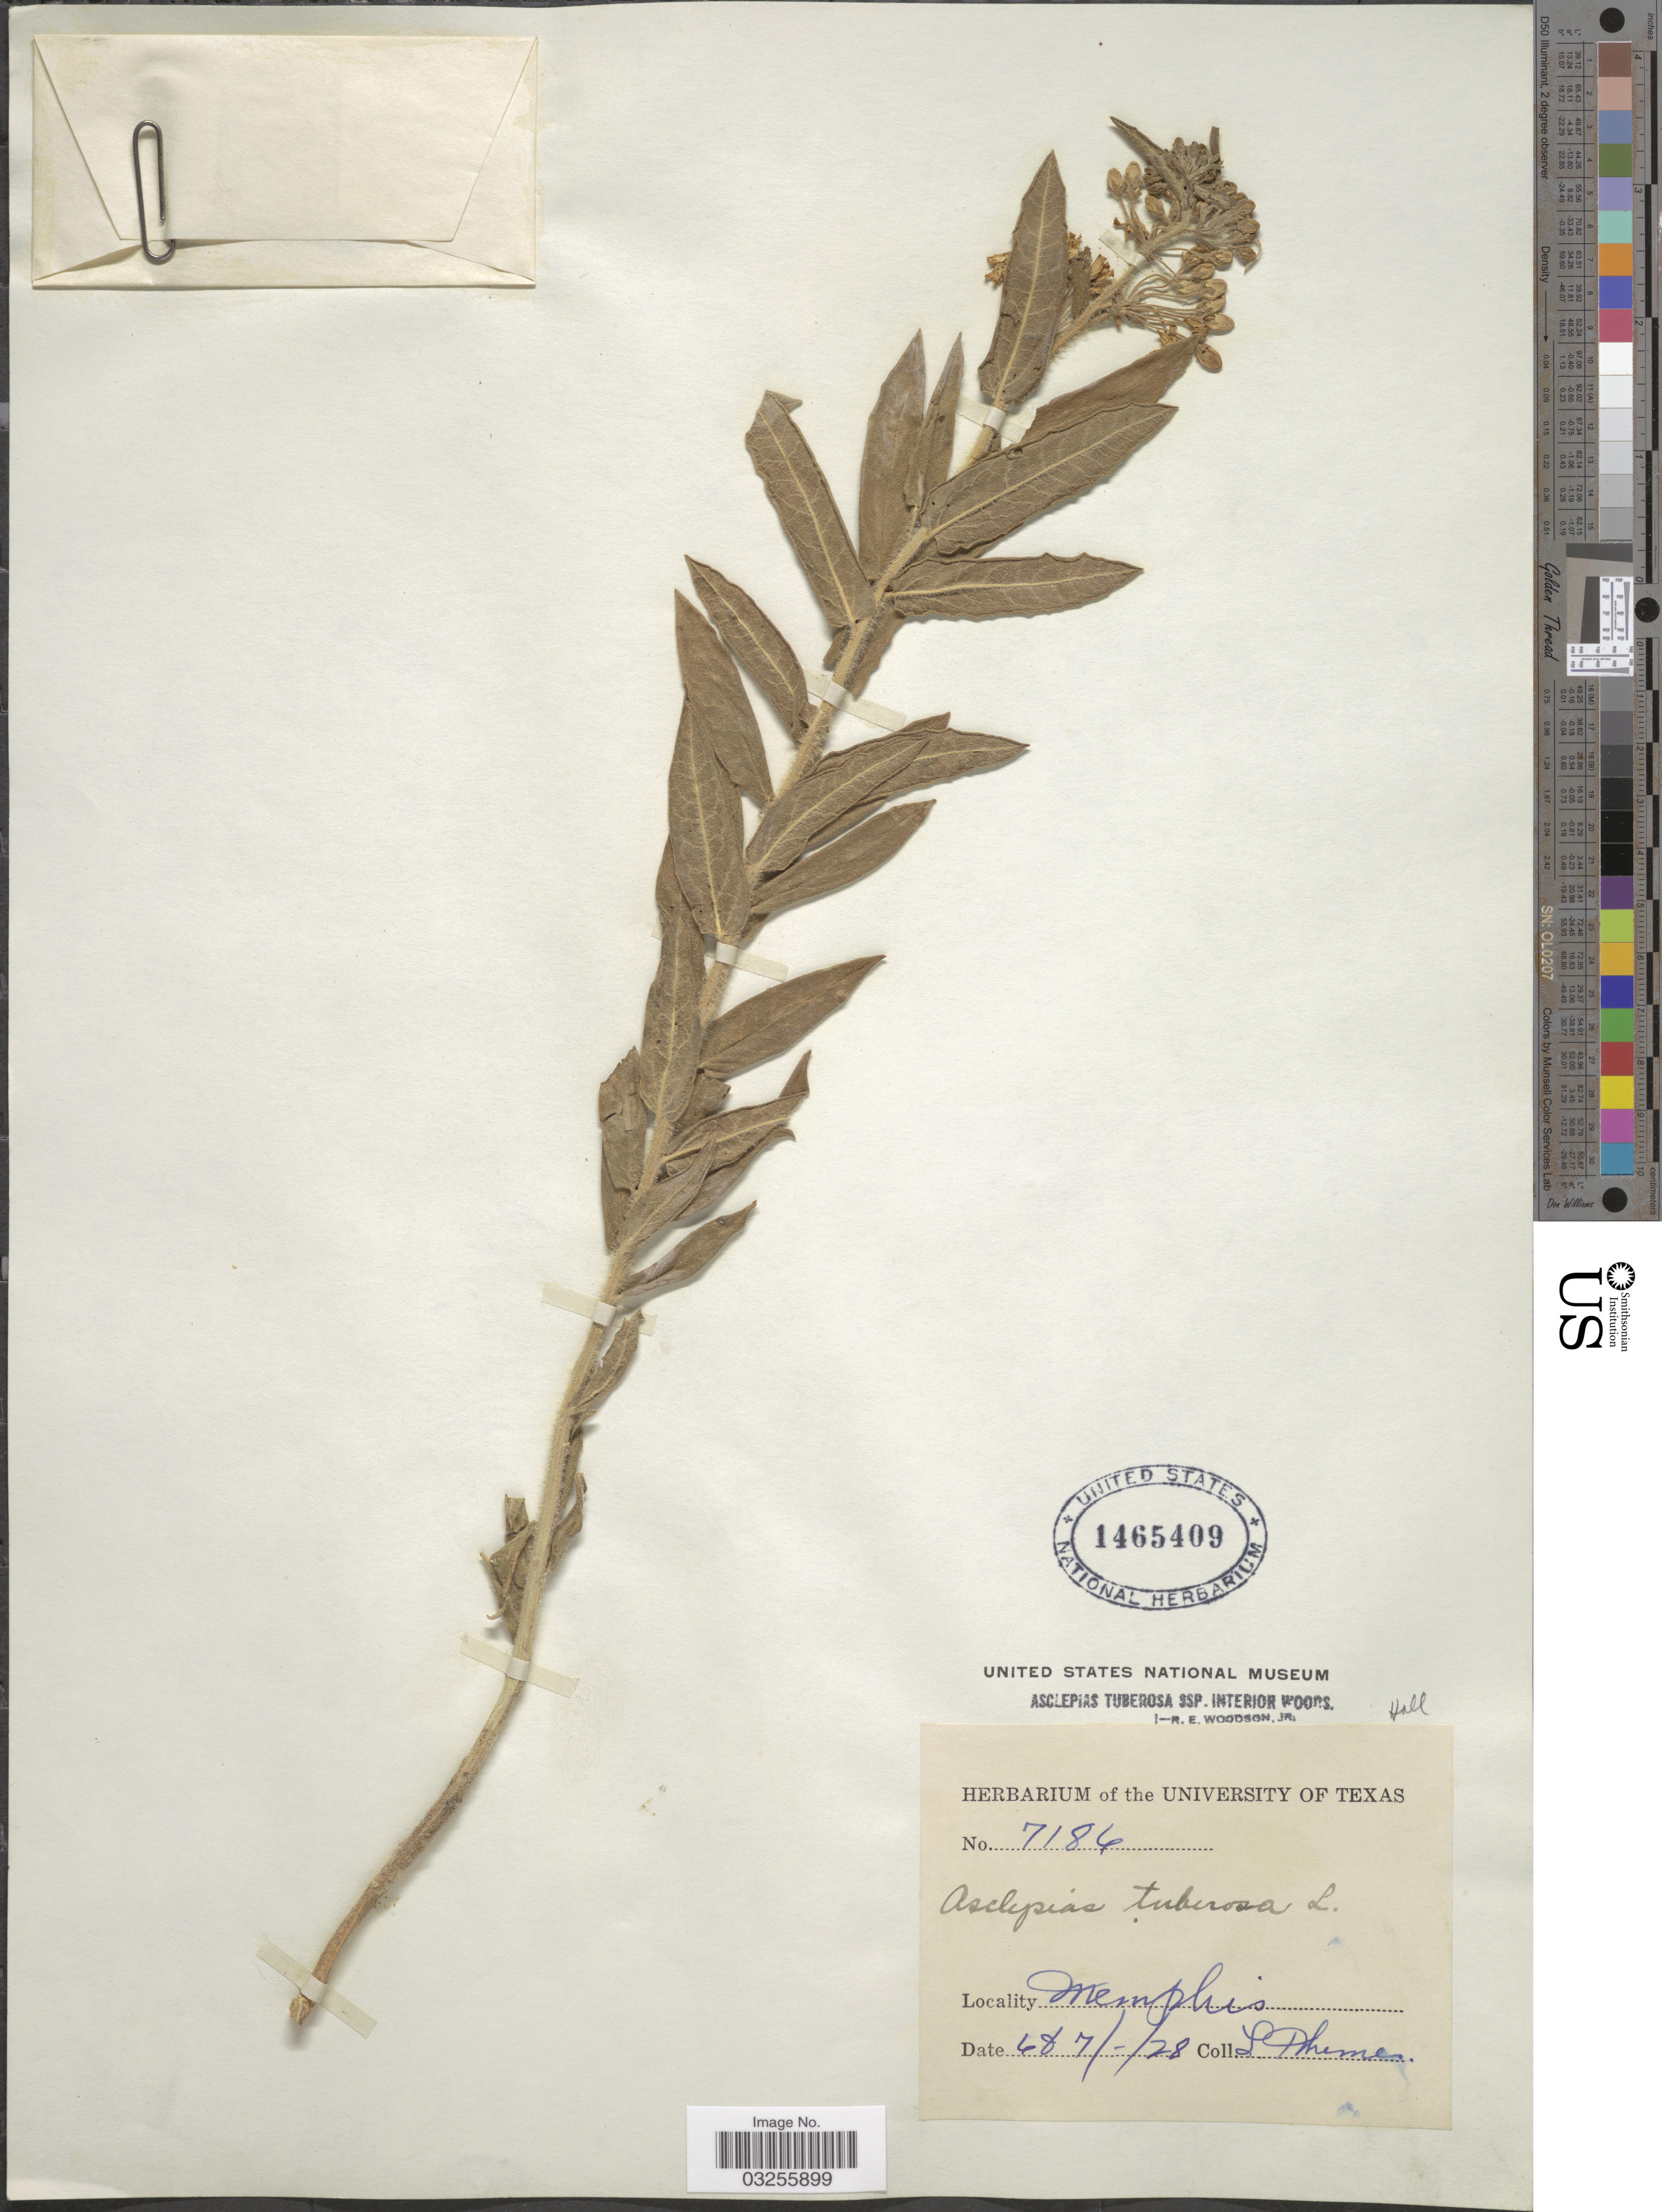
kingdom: Plantae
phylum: Tracheophyta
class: Magnoliopsida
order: Gentianales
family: Apocynaceae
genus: Asclepias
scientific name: Asclepias tuberosa subsp. interior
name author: Woodson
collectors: L. Theme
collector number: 7186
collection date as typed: Transcribed d/m/y: /6/28 to /7/28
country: United States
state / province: Texas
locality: Memphis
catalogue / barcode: US 1465409